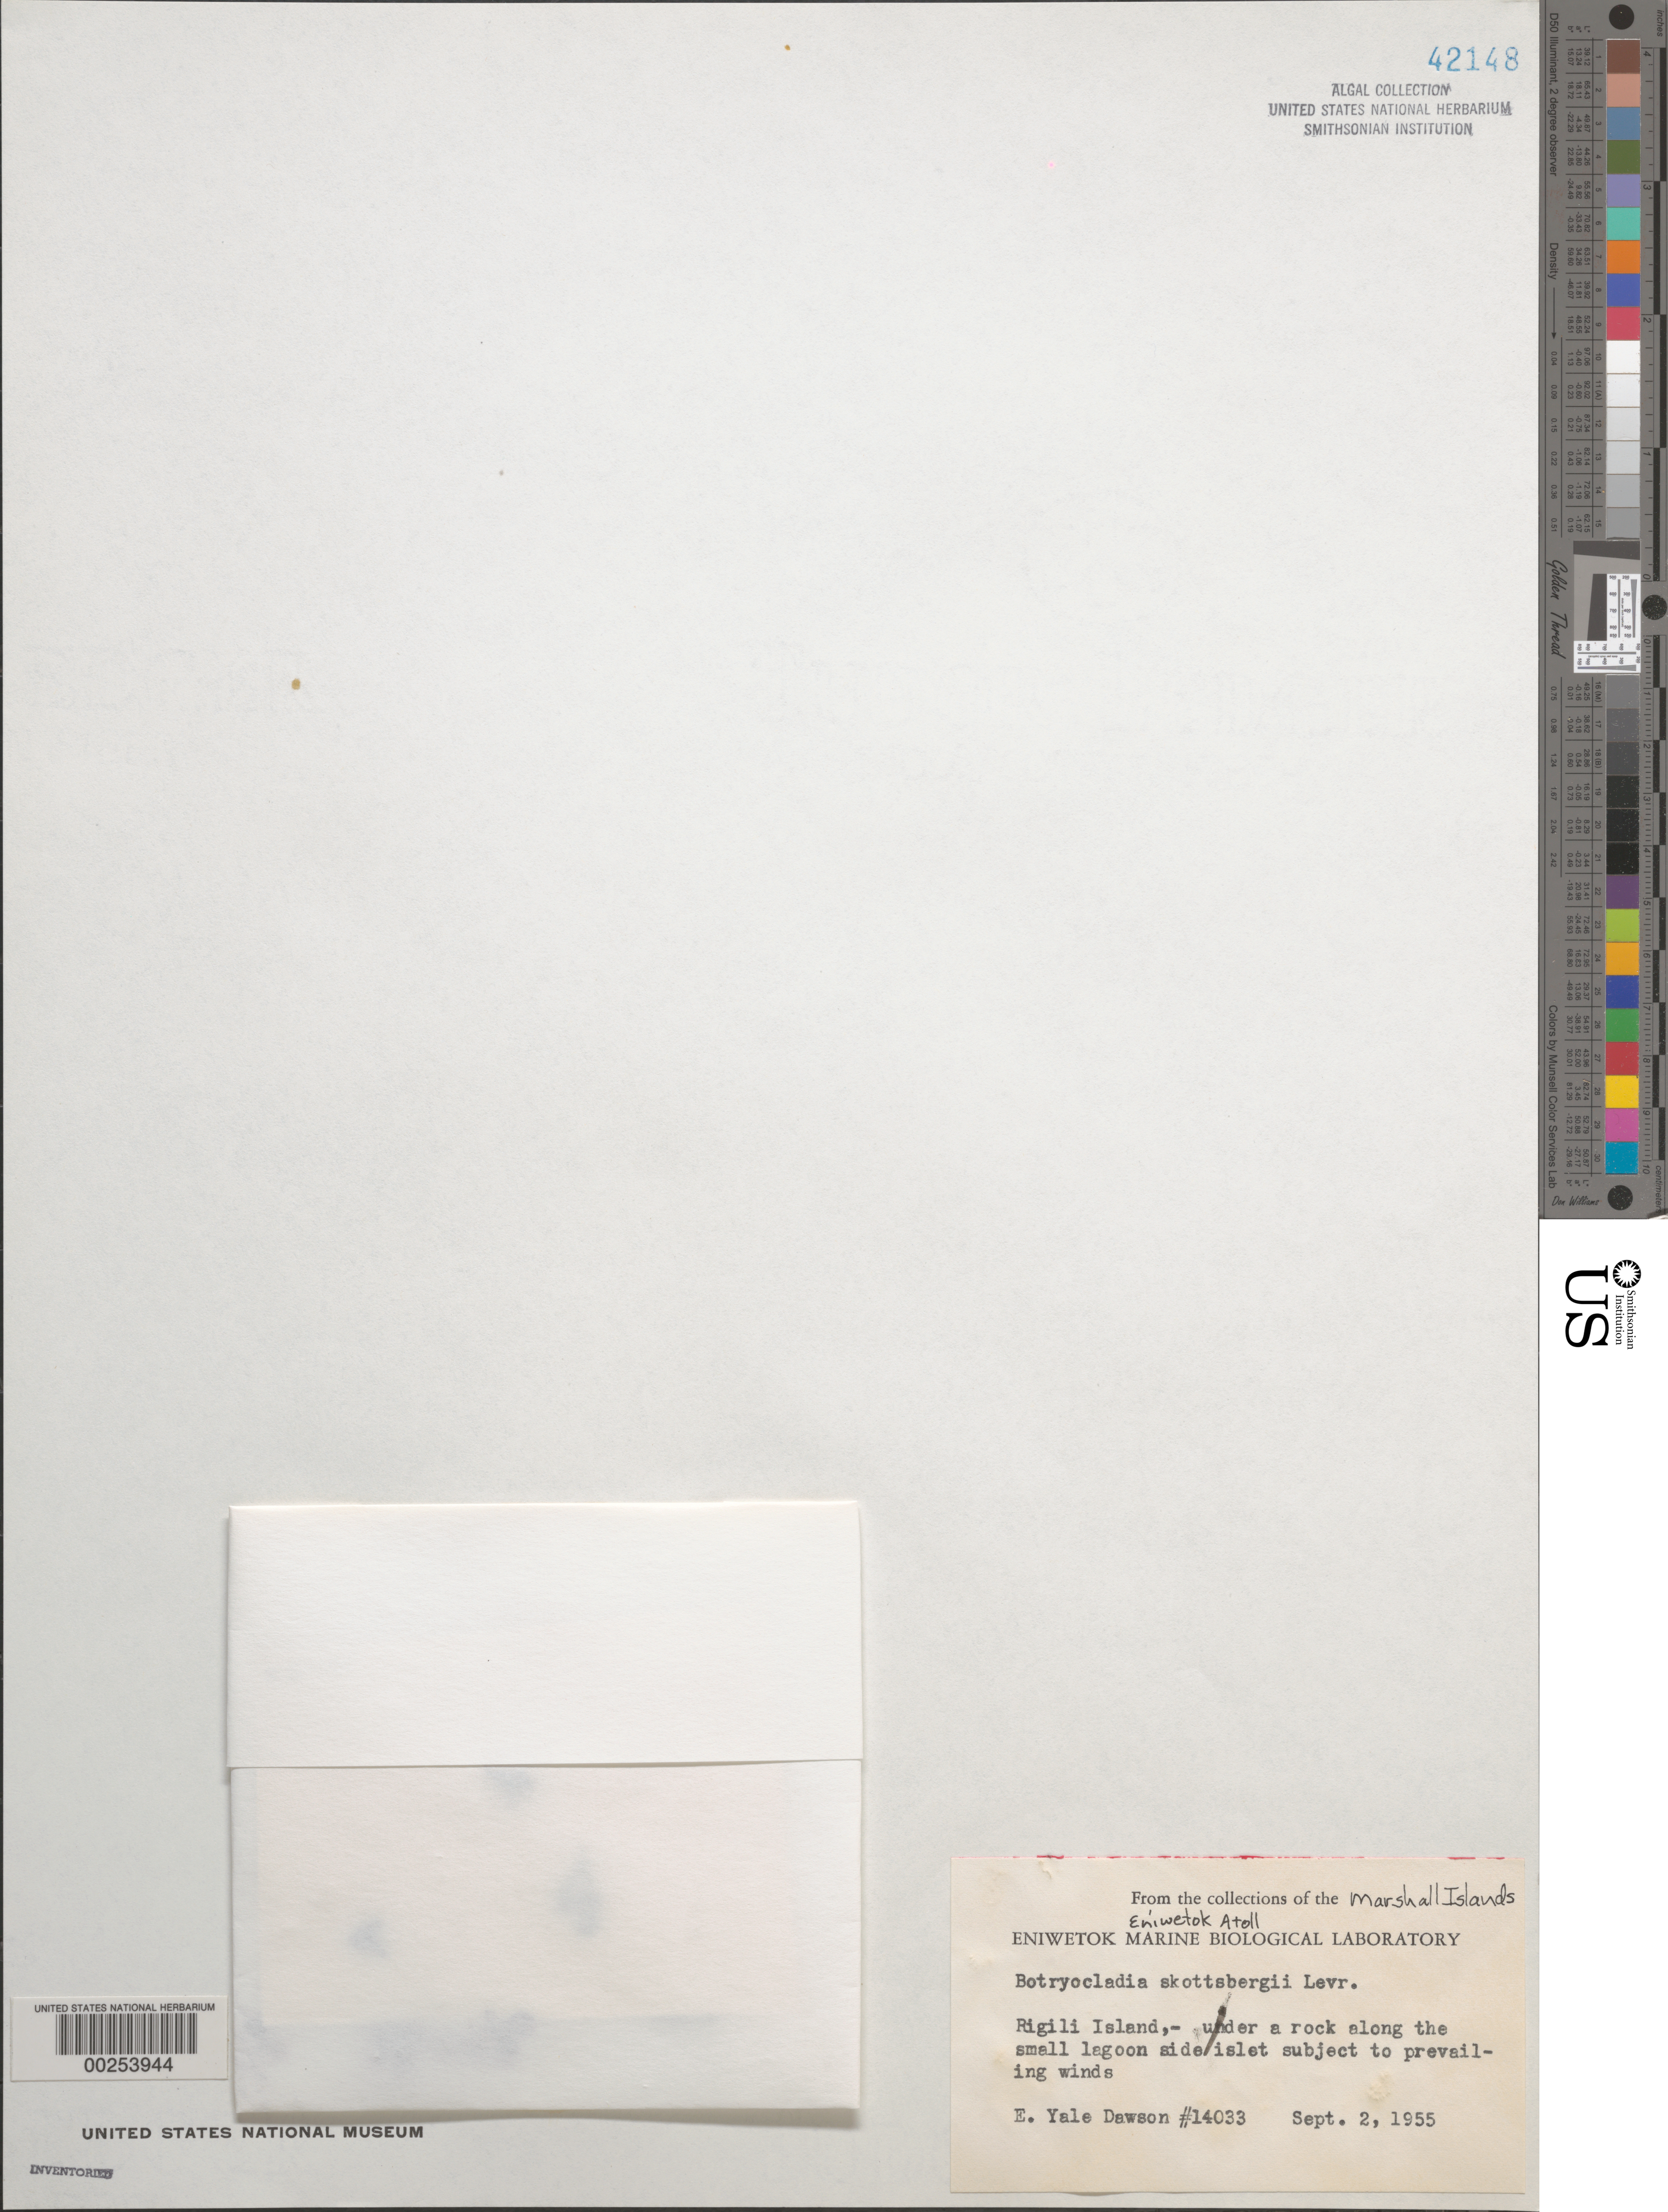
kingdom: Plantae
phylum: Rhodophyta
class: Florideophyceae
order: Rhodymeniales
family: Rhodymeniaceae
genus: Botryocladia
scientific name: Botryocladia skottsbergii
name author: (Børgesen) Levring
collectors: E. Y. Dawson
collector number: EYD 14033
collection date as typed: September 2, 1955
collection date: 1955-09-02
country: Marshall Islands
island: Enewetak [Eniwetok] Atoll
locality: Rigili Island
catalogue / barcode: US 42148